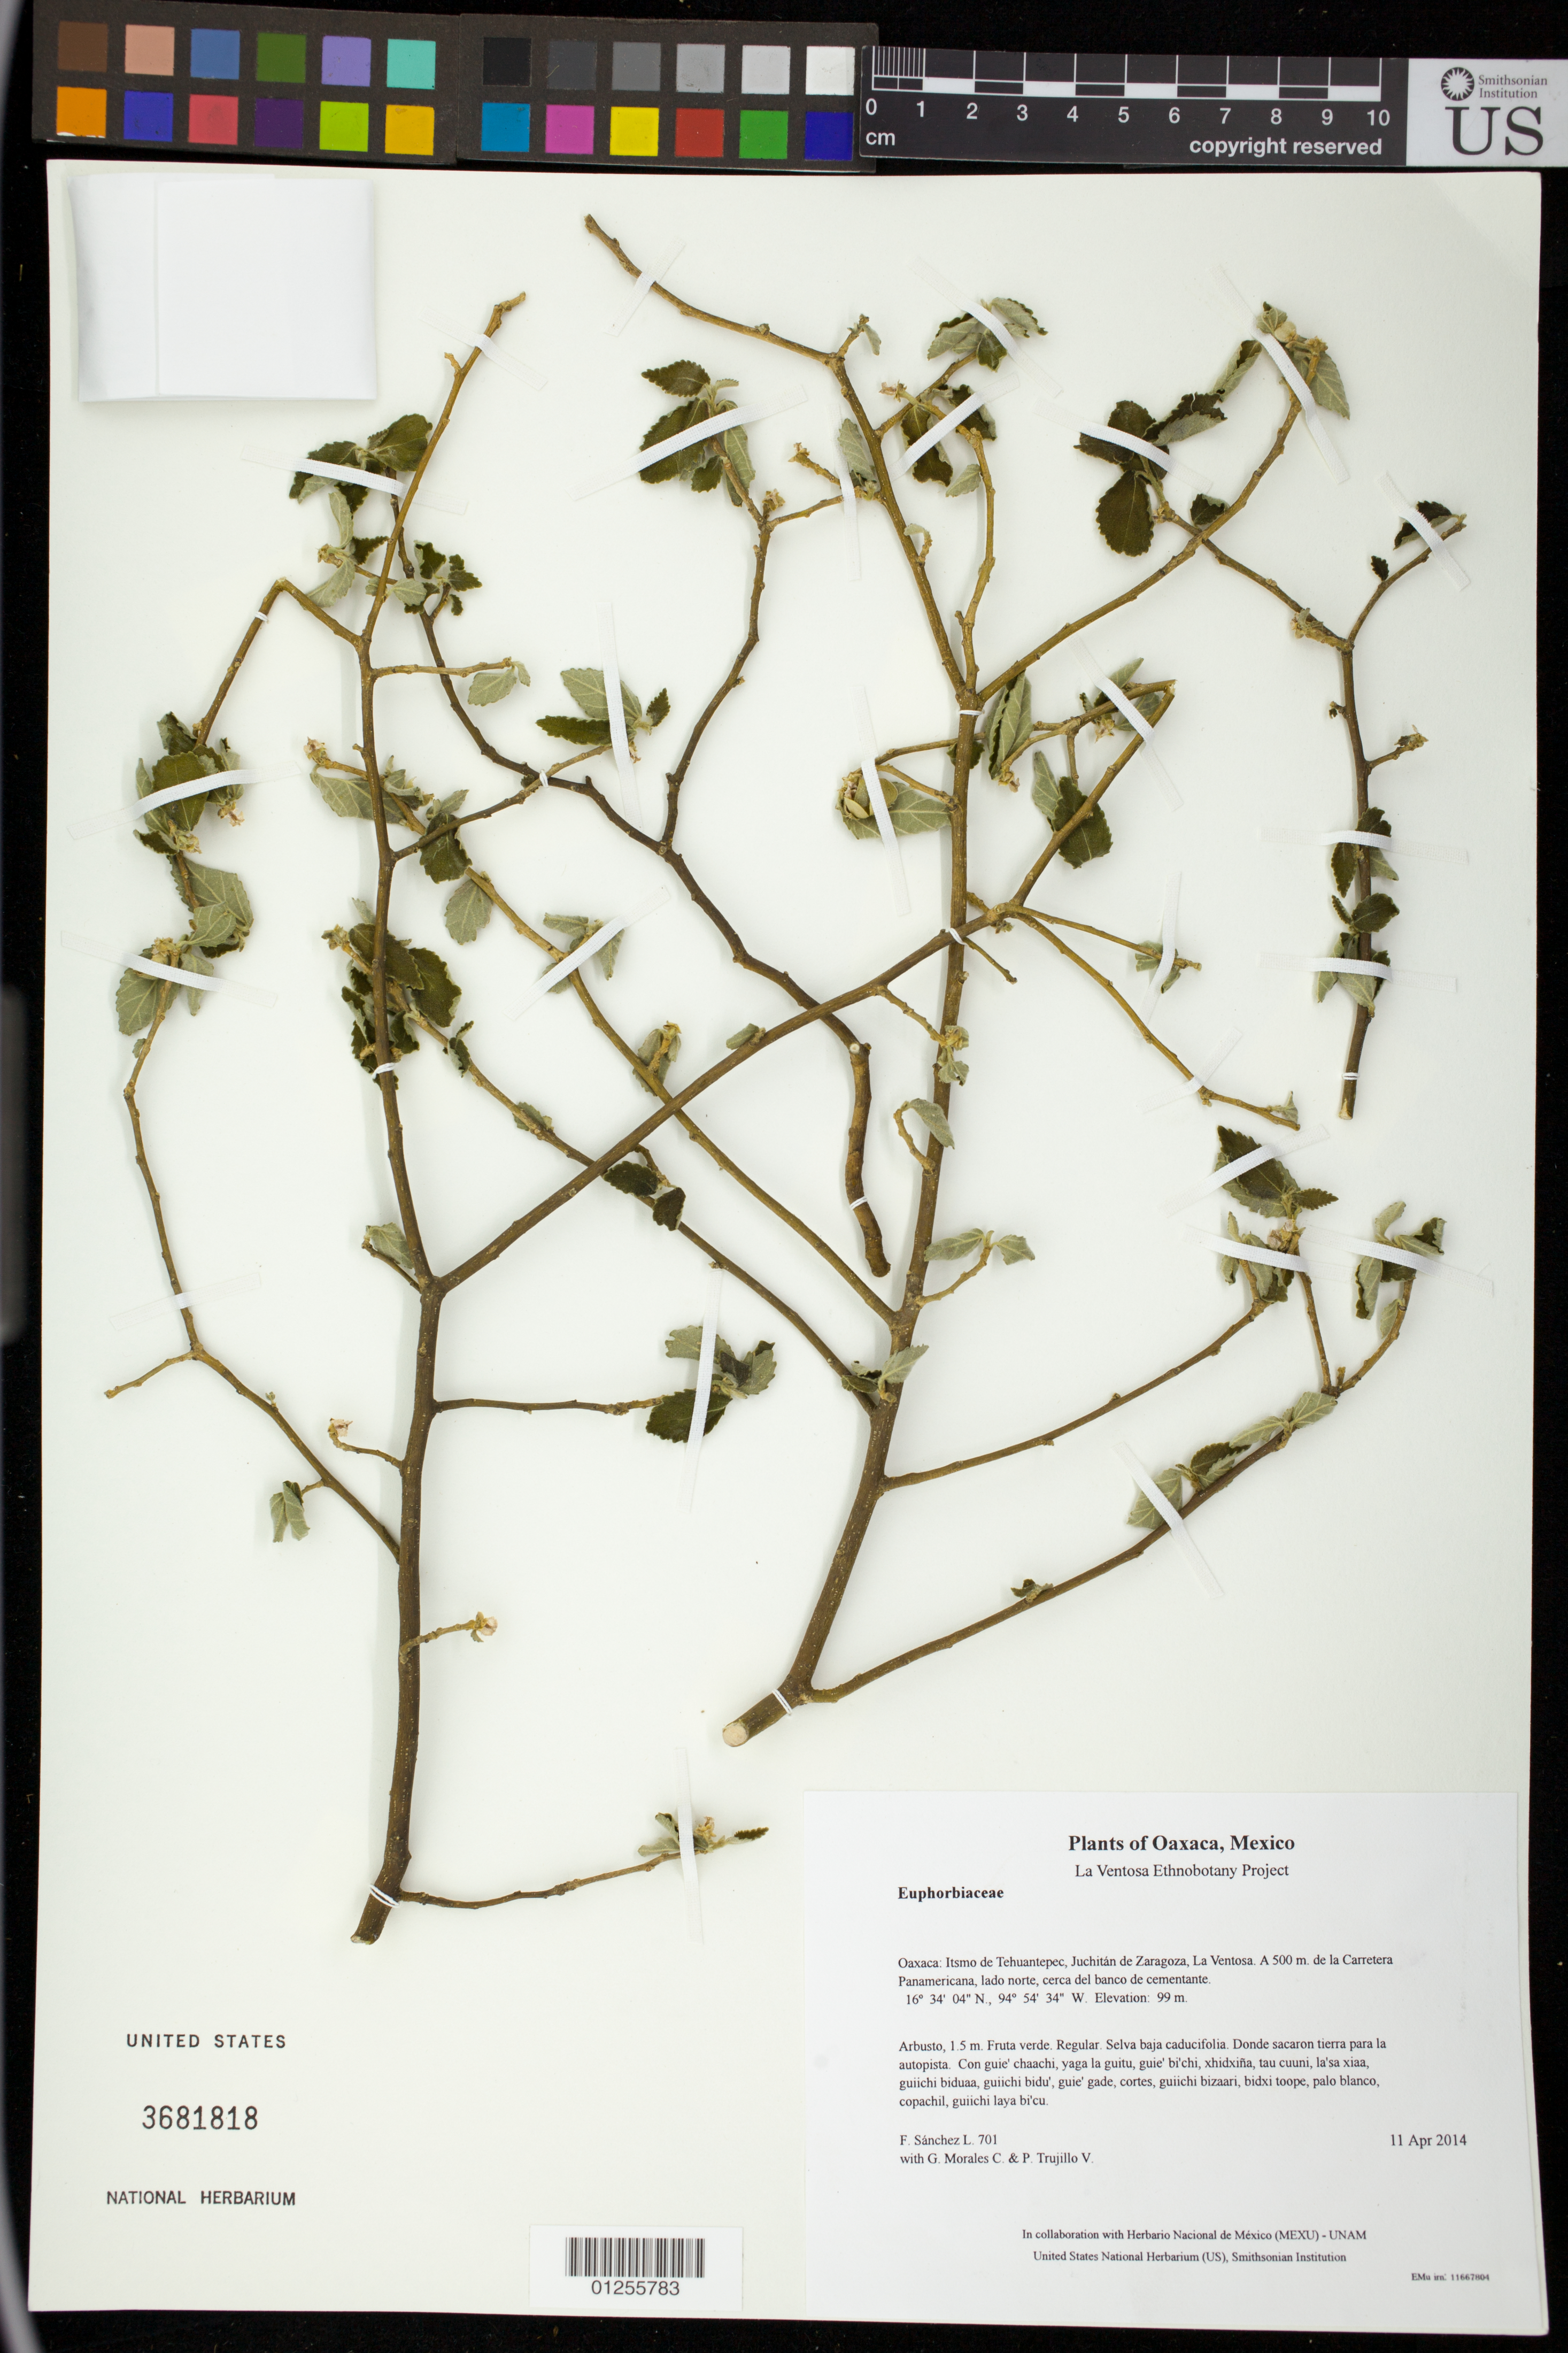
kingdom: Plantae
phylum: Tracheophyta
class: Magnoliopsida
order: Malpighiales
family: Euphorbiaceae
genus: Bernardia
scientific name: Bernardia chiangii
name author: Cervantes Maldonado & Flores Olv.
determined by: Martínez Gordillo, M.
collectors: F. Sánchez L., G. Morales C. & P. Trujillo V.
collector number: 701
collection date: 2014-04-11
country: Mexico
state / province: Oaxaca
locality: Itsmo de Tehuantepec, Juchitán de Zaragoza, La Ventosa. A 500 m. de la Carretera Panamericana, lado norte, cerca del banco de cementante.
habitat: Selva baja caducifolia. Donde sacaron tierra para la autopista.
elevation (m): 99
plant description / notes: MEXU, US; Yaga bandaga. 1.5 m. Cuaananaxhi naga'. Nuu.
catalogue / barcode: US 3681818